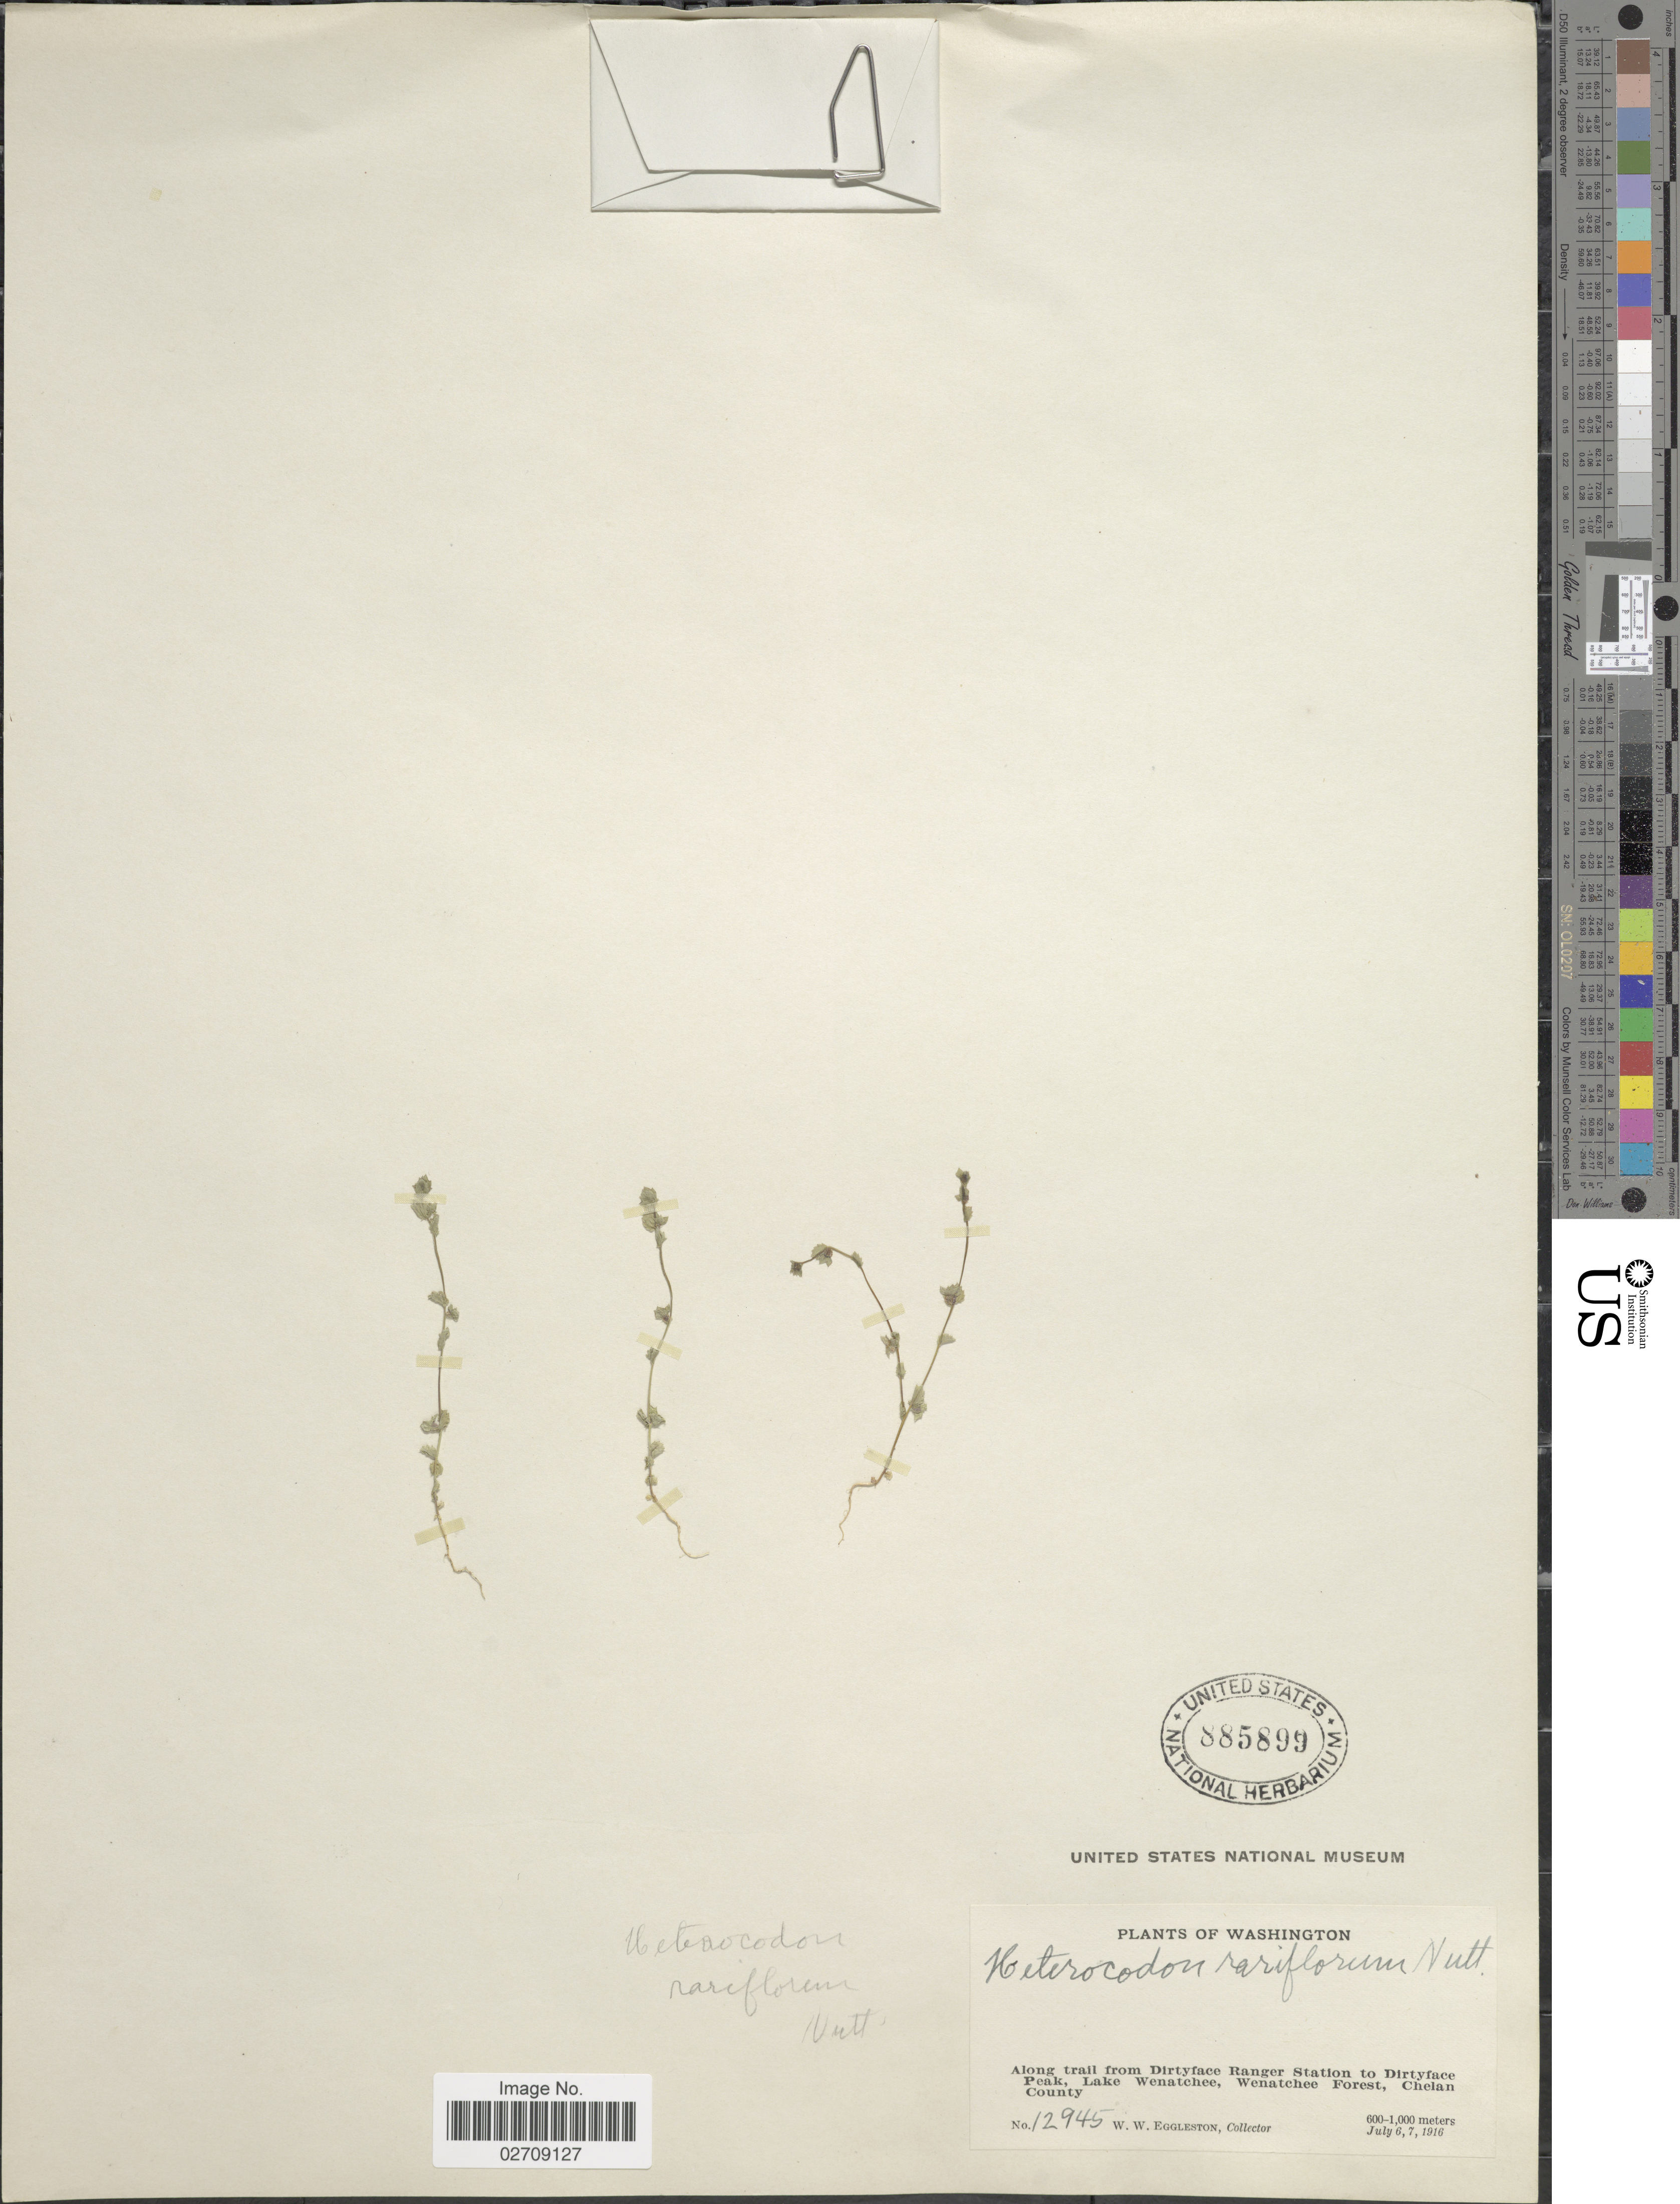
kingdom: Plantae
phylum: Tracheophyta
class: Magnoliopsida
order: Asterales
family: Campanulaceae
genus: Heterocodon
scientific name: Heterocodon rariflorum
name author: Nutt.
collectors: W. W. Eggleston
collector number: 12945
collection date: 1916-07-06/1916-07-07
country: United States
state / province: Washington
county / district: Chelan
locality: Along trail from Dirtyface Ranger Station to Dirtyface Peak, Lake Wenatchee, Wenatchee Forest, Chelan County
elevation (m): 600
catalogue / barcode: US 885899